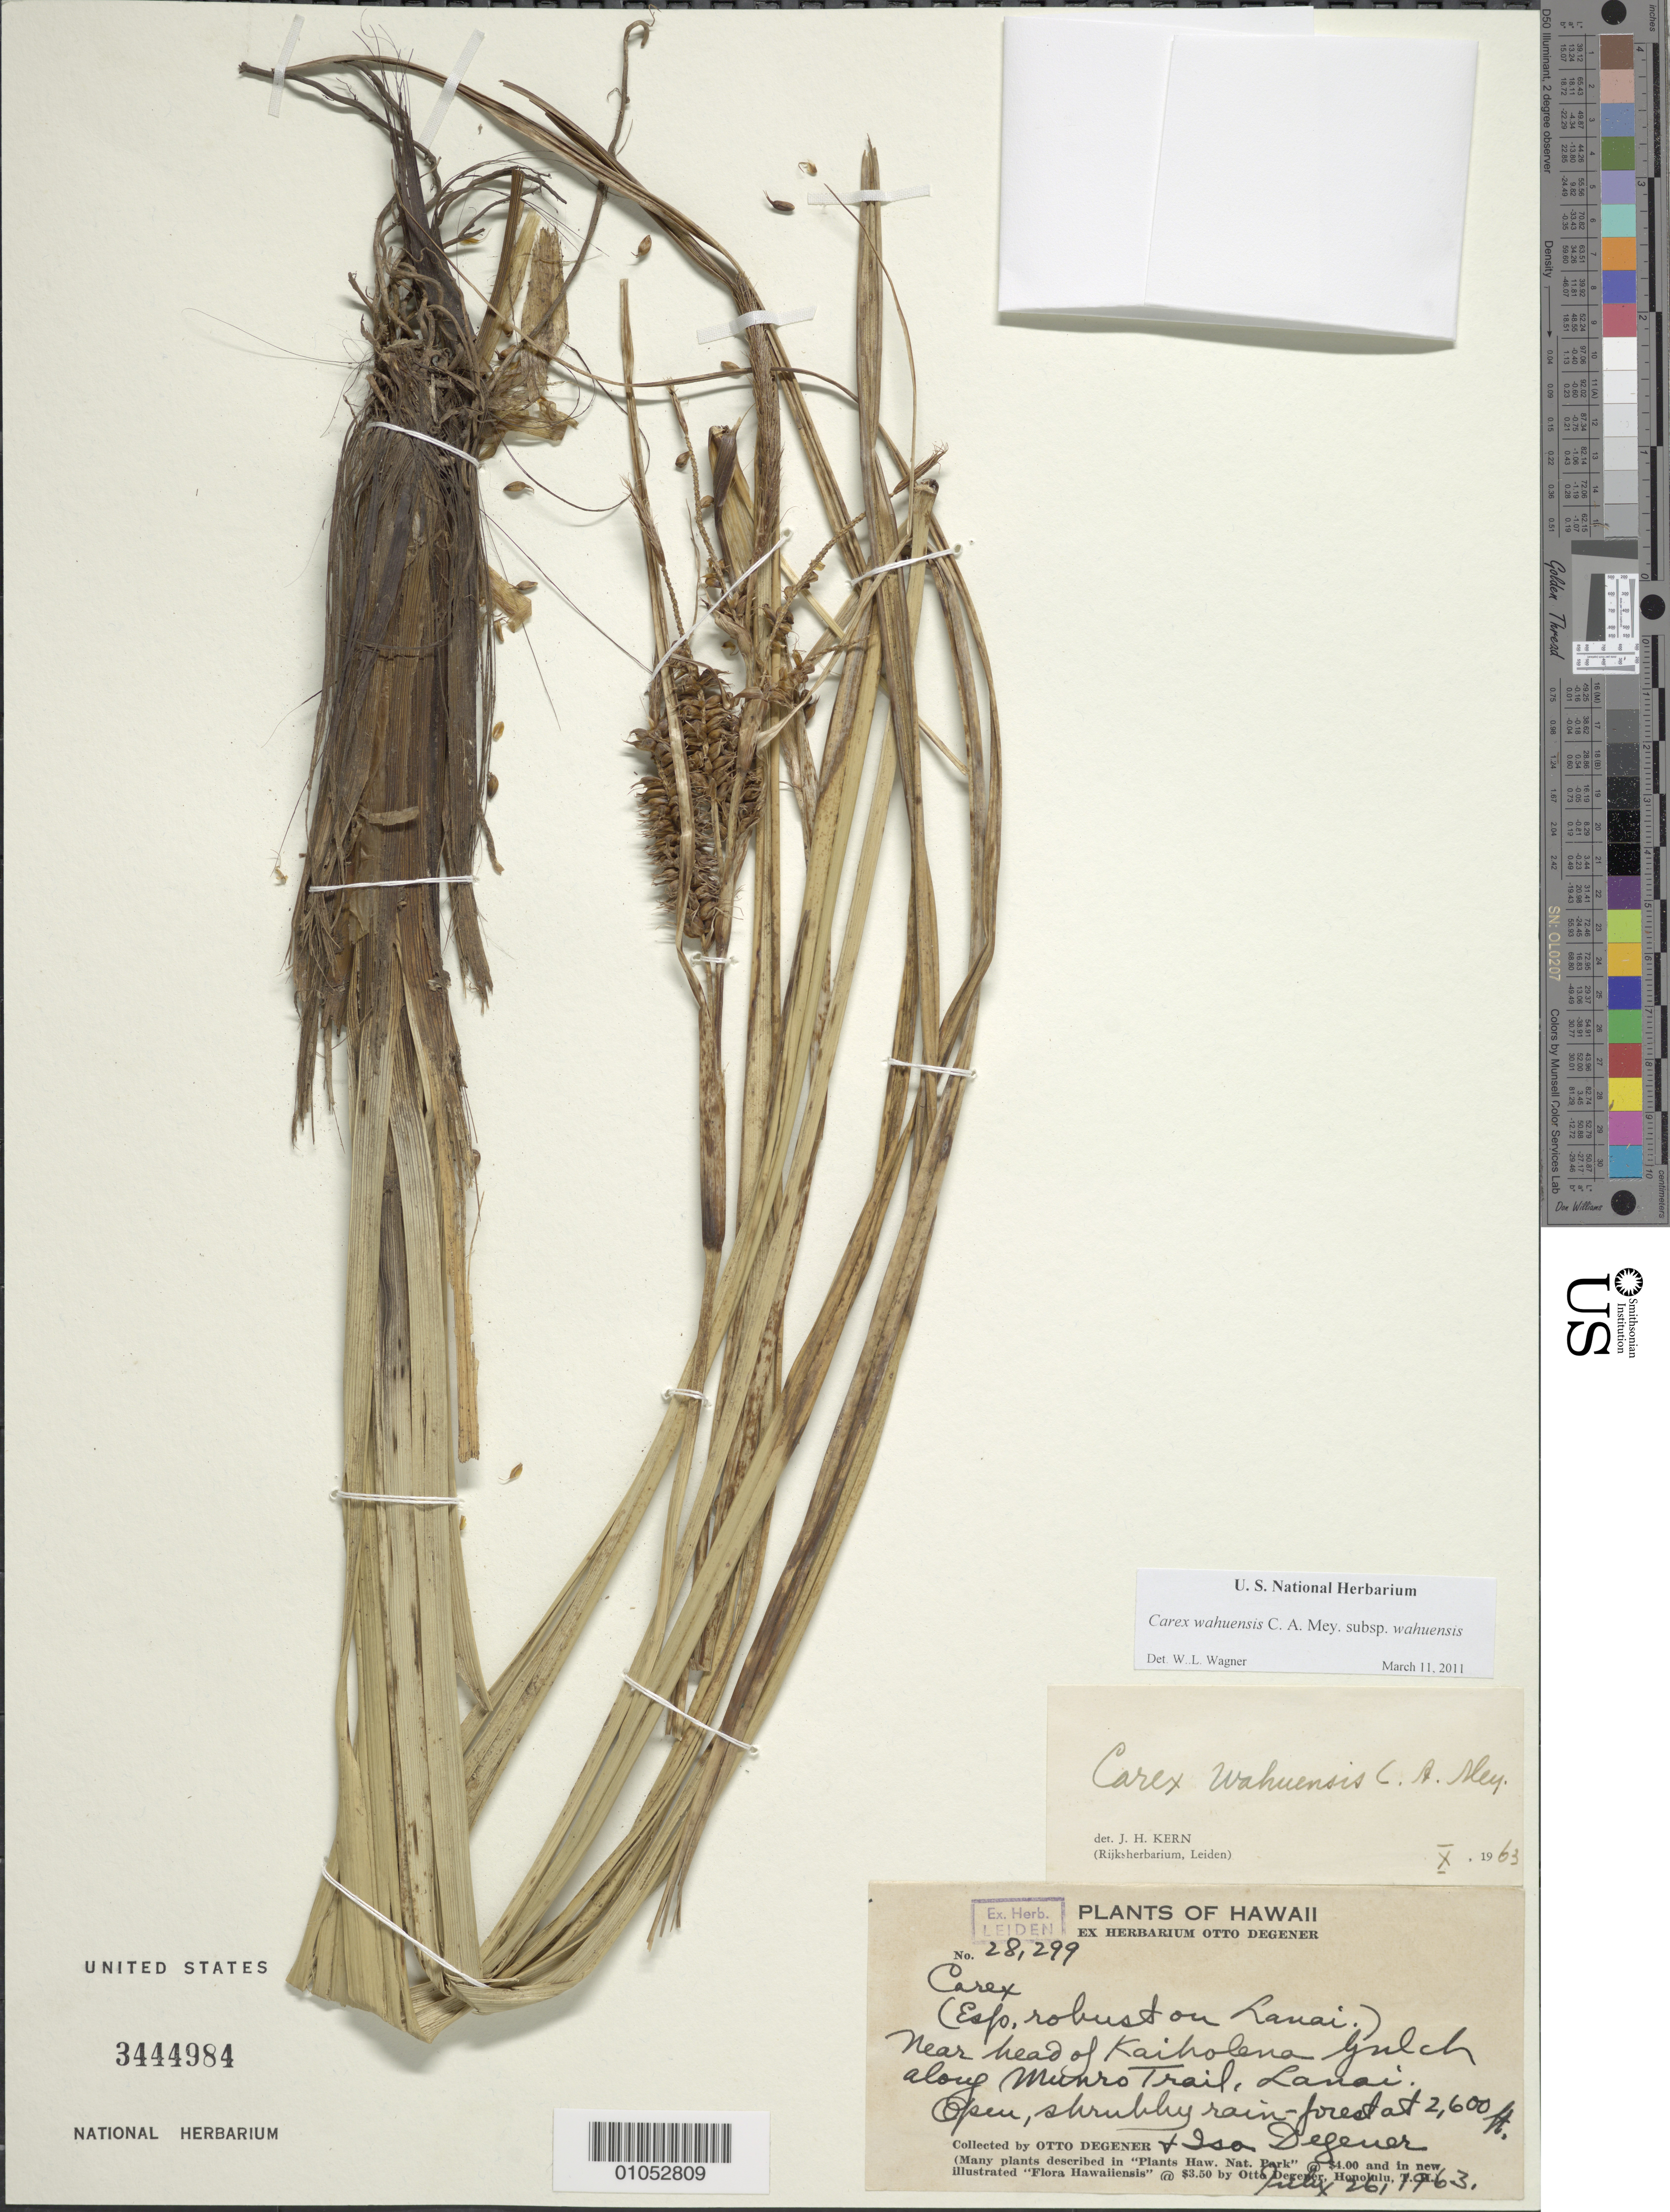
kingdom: Plantae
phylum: Tracheophyta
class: Liliopsida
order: Poales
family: Cyperaceae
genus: Carex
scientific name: Carex wahuensis subsp. wahuensis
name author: C.A. Mey.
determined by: Wagner, W. L., (BOT), Smithsonian Institution - National Museum of Natural History (UNITED STATES)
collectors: O. Degener & I. Degener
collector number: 28299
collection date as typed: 26 Jul 1963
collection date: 1963-07-26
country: United States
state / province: Hawaii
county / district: Maui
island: Lana'i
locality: Near head of Kaiholena gulch, along Munro Trail.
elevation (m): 792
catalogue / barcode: US 3444984